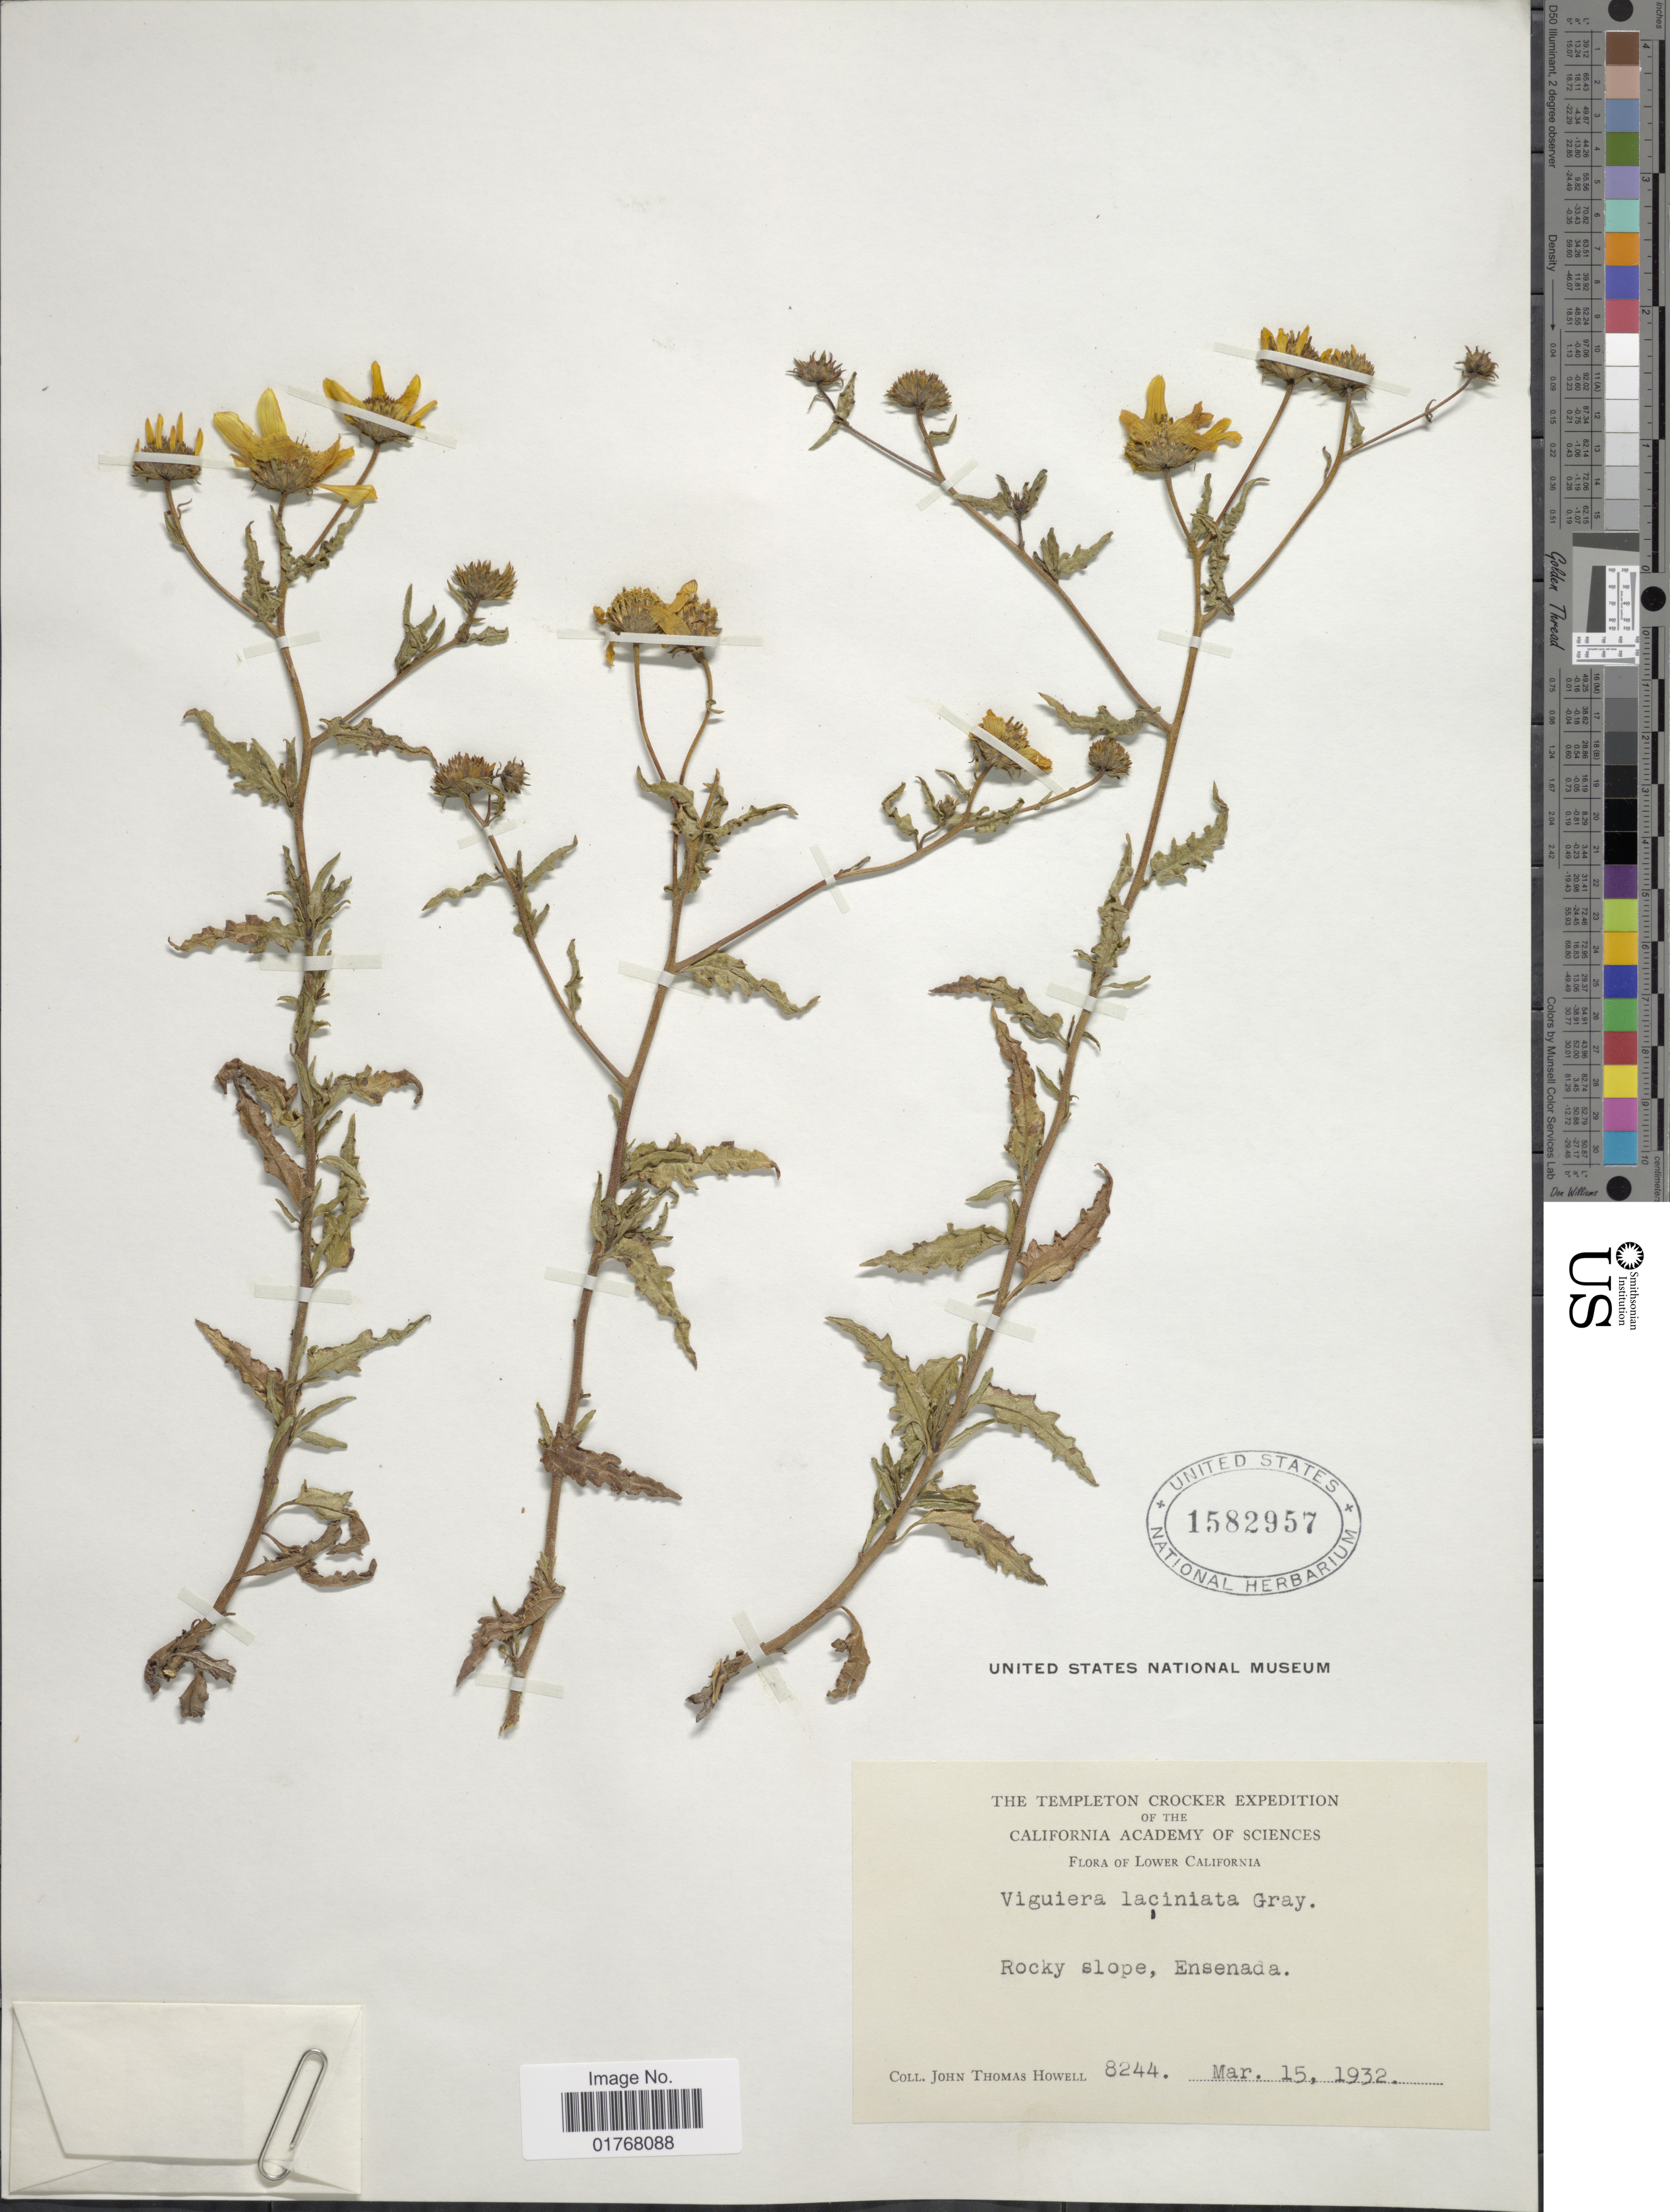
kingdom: Plantae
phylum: Tracheophyta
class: Magnoliopsida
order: Asterales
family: Asteraceae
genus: Viguiera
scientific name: Viguiera laciniata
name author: A. Gray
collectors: J. T. Howell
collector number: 8244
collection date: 1932-03-15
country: Mexico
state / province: Baja California Sur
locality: Lower California, Rocky slope, Ensenada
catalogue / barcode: US 1582957